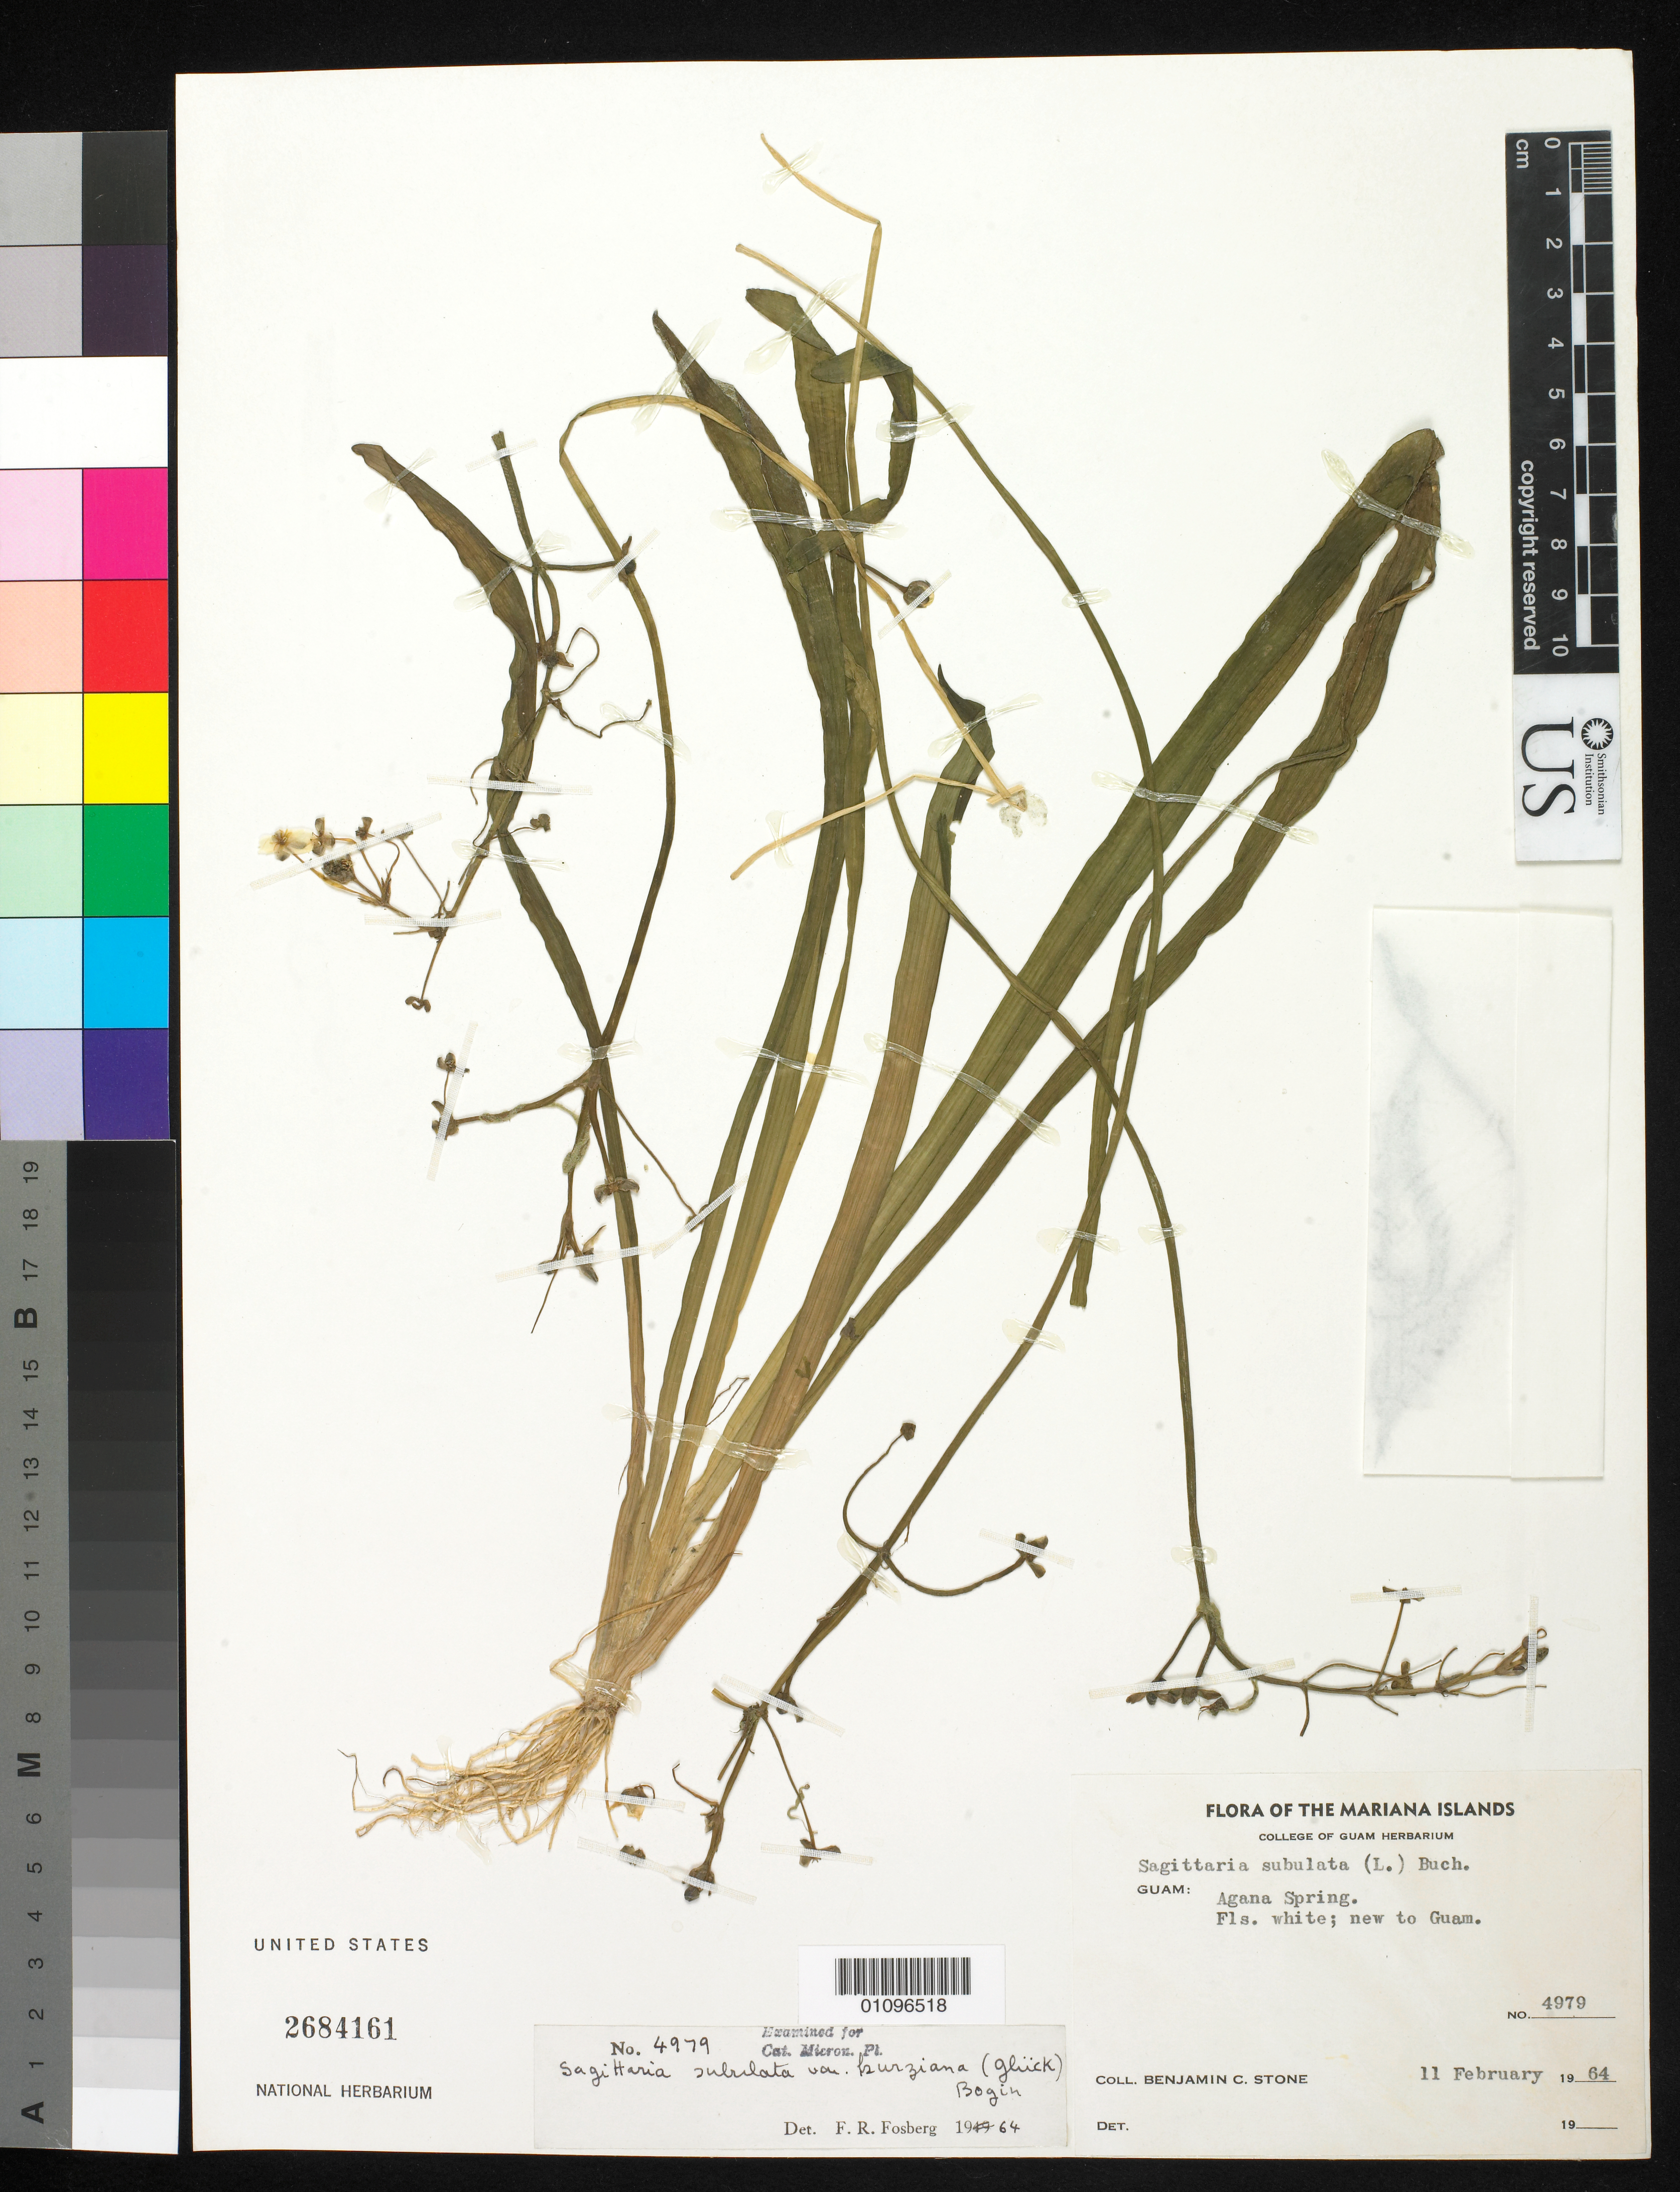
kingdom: Plantae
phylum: Tracheophyta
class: Liliopsida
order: Alismatales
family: Alismataceae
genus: Sagittaria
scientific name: Sagittaria subulata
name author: (L.) Buchenau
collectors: B. C. Stone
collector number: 4979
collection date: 1964-02-11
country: Guam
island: Guam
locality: Agana spring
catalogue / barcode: US 2684161